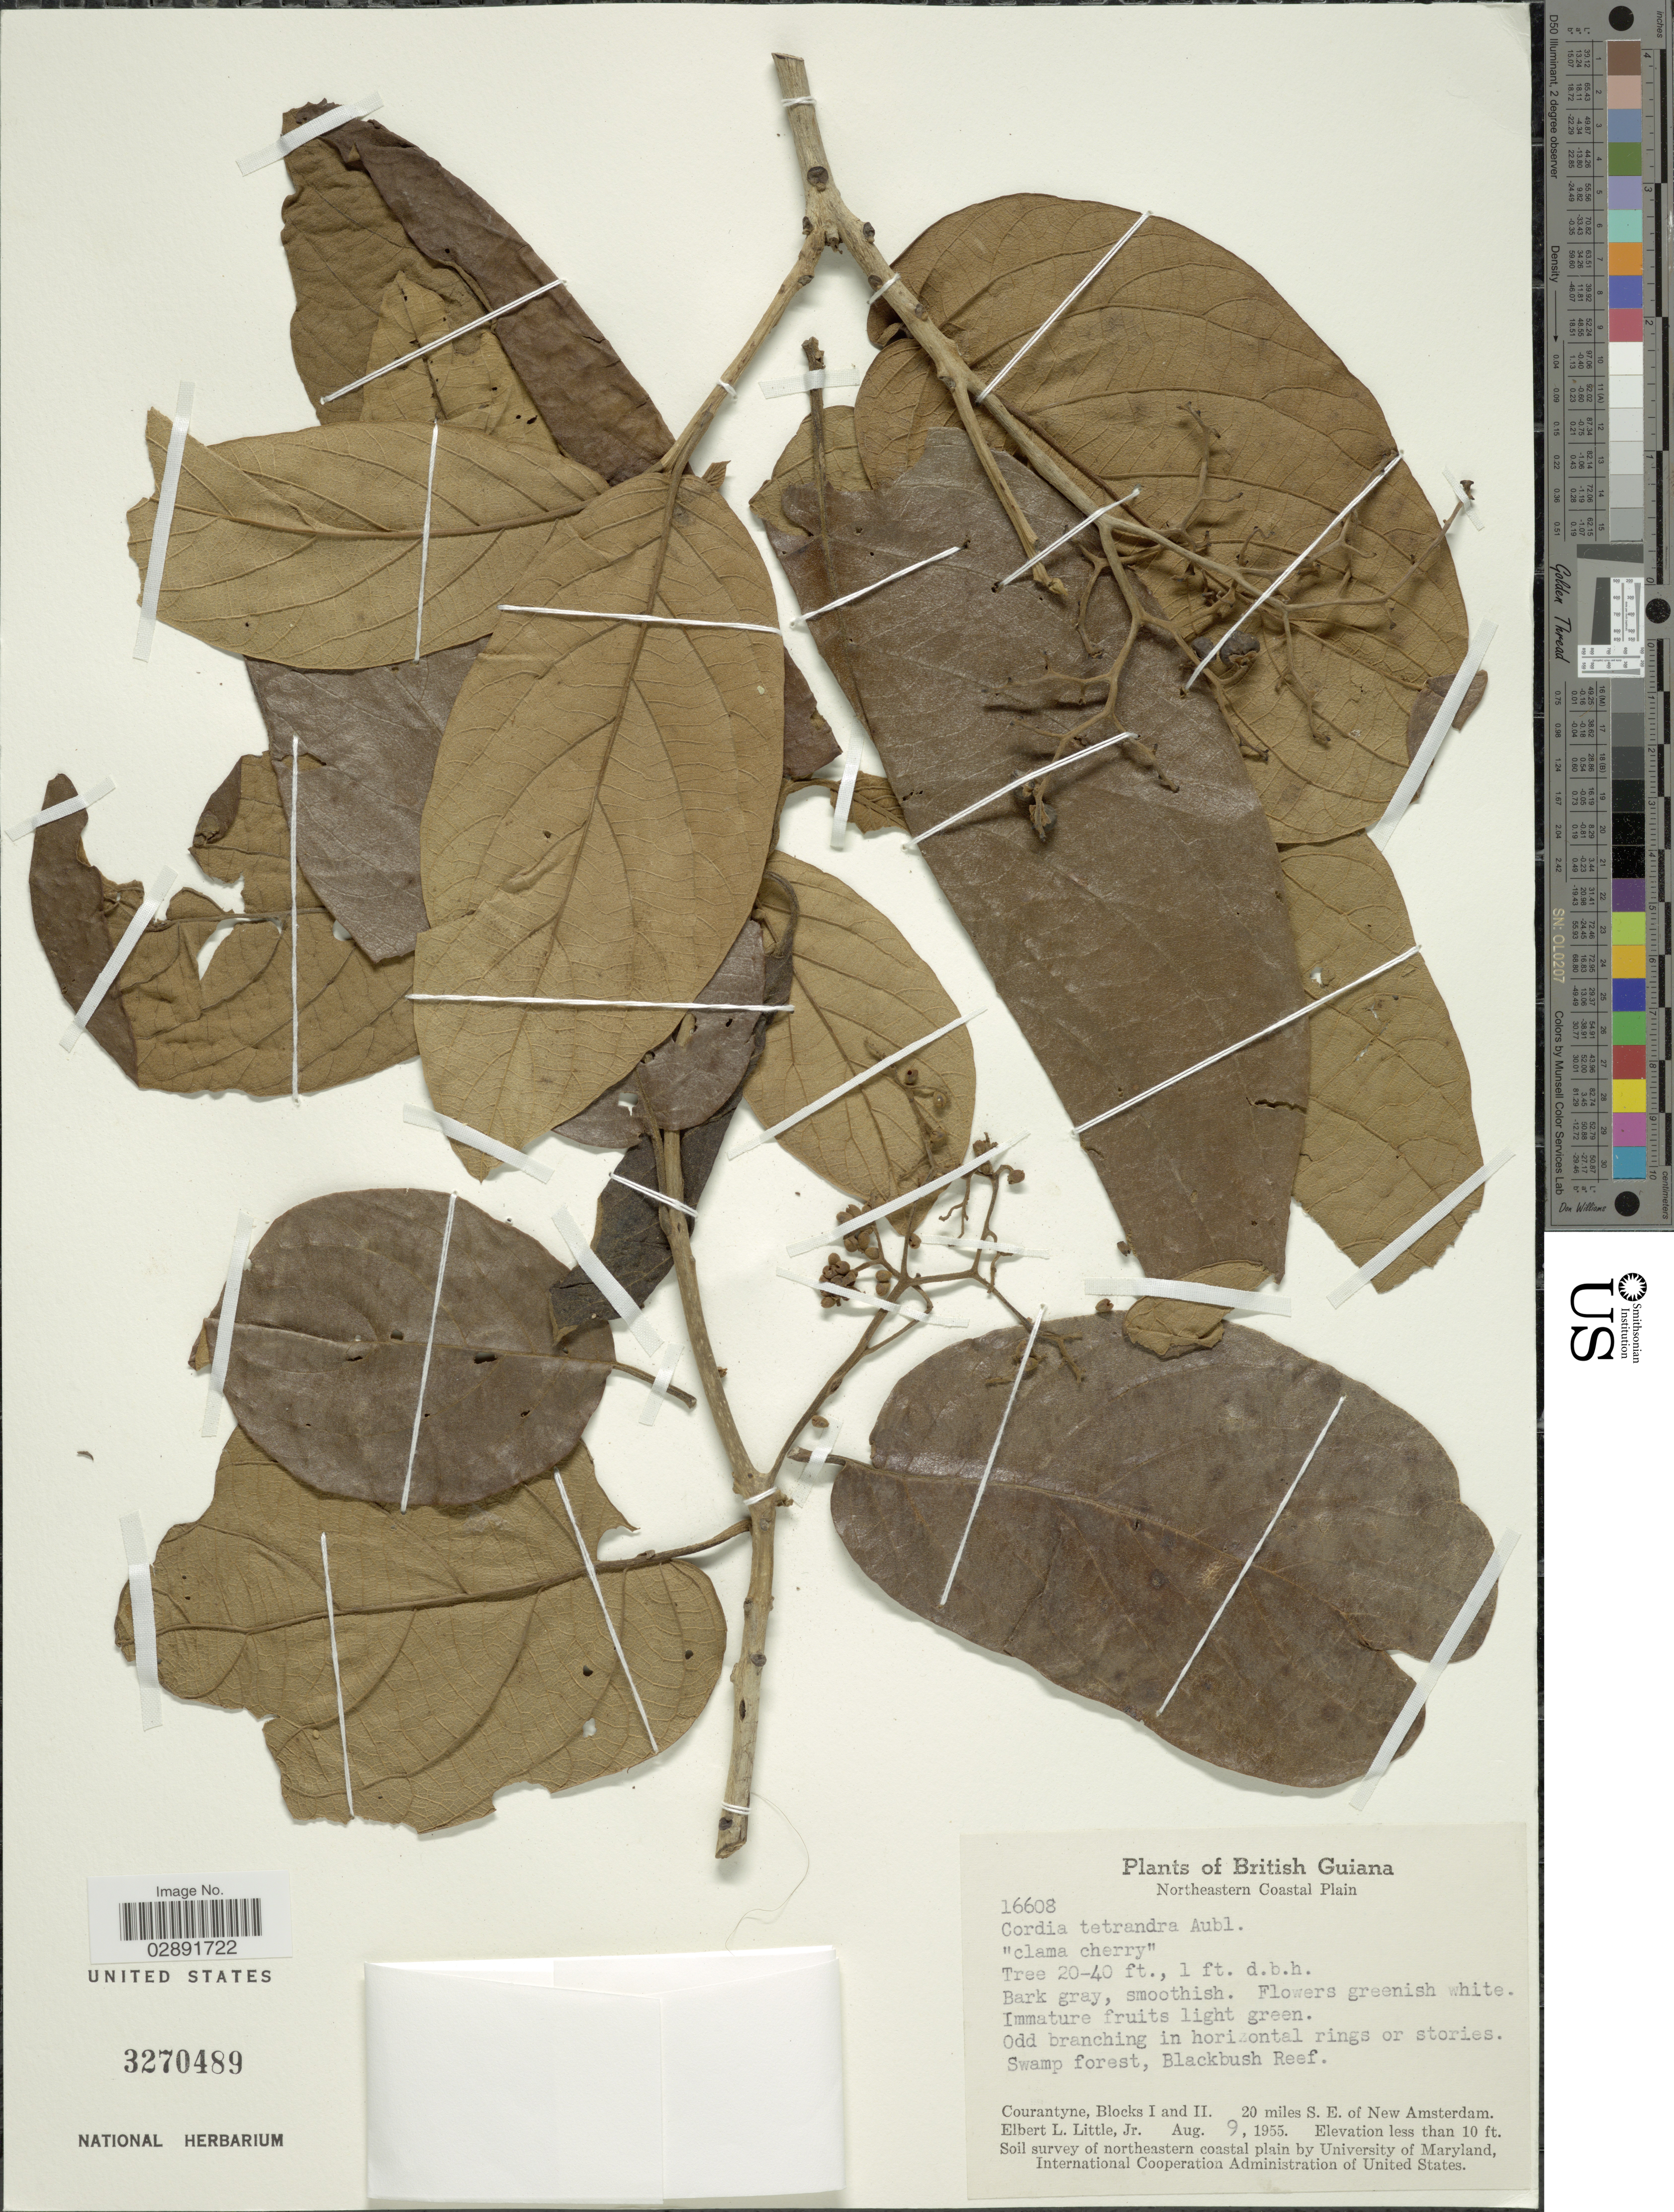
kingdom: Plantae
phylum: Tracheophyta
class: Magnoliopsida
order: Boraginales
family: Cordiaceae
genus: Cordia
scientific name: Cordia tetrandra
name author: Aubl.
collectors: E. L. Little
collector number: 16608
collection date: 1955-08-09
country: Guyana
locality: British Guiana, Northeastern Coastal Plain, Swamp forest, Blackbush Reef, Courantyne, Blocks I and II. 20 miles S.E. of New Amsterdam.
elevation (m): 0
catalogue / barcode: US 3270489